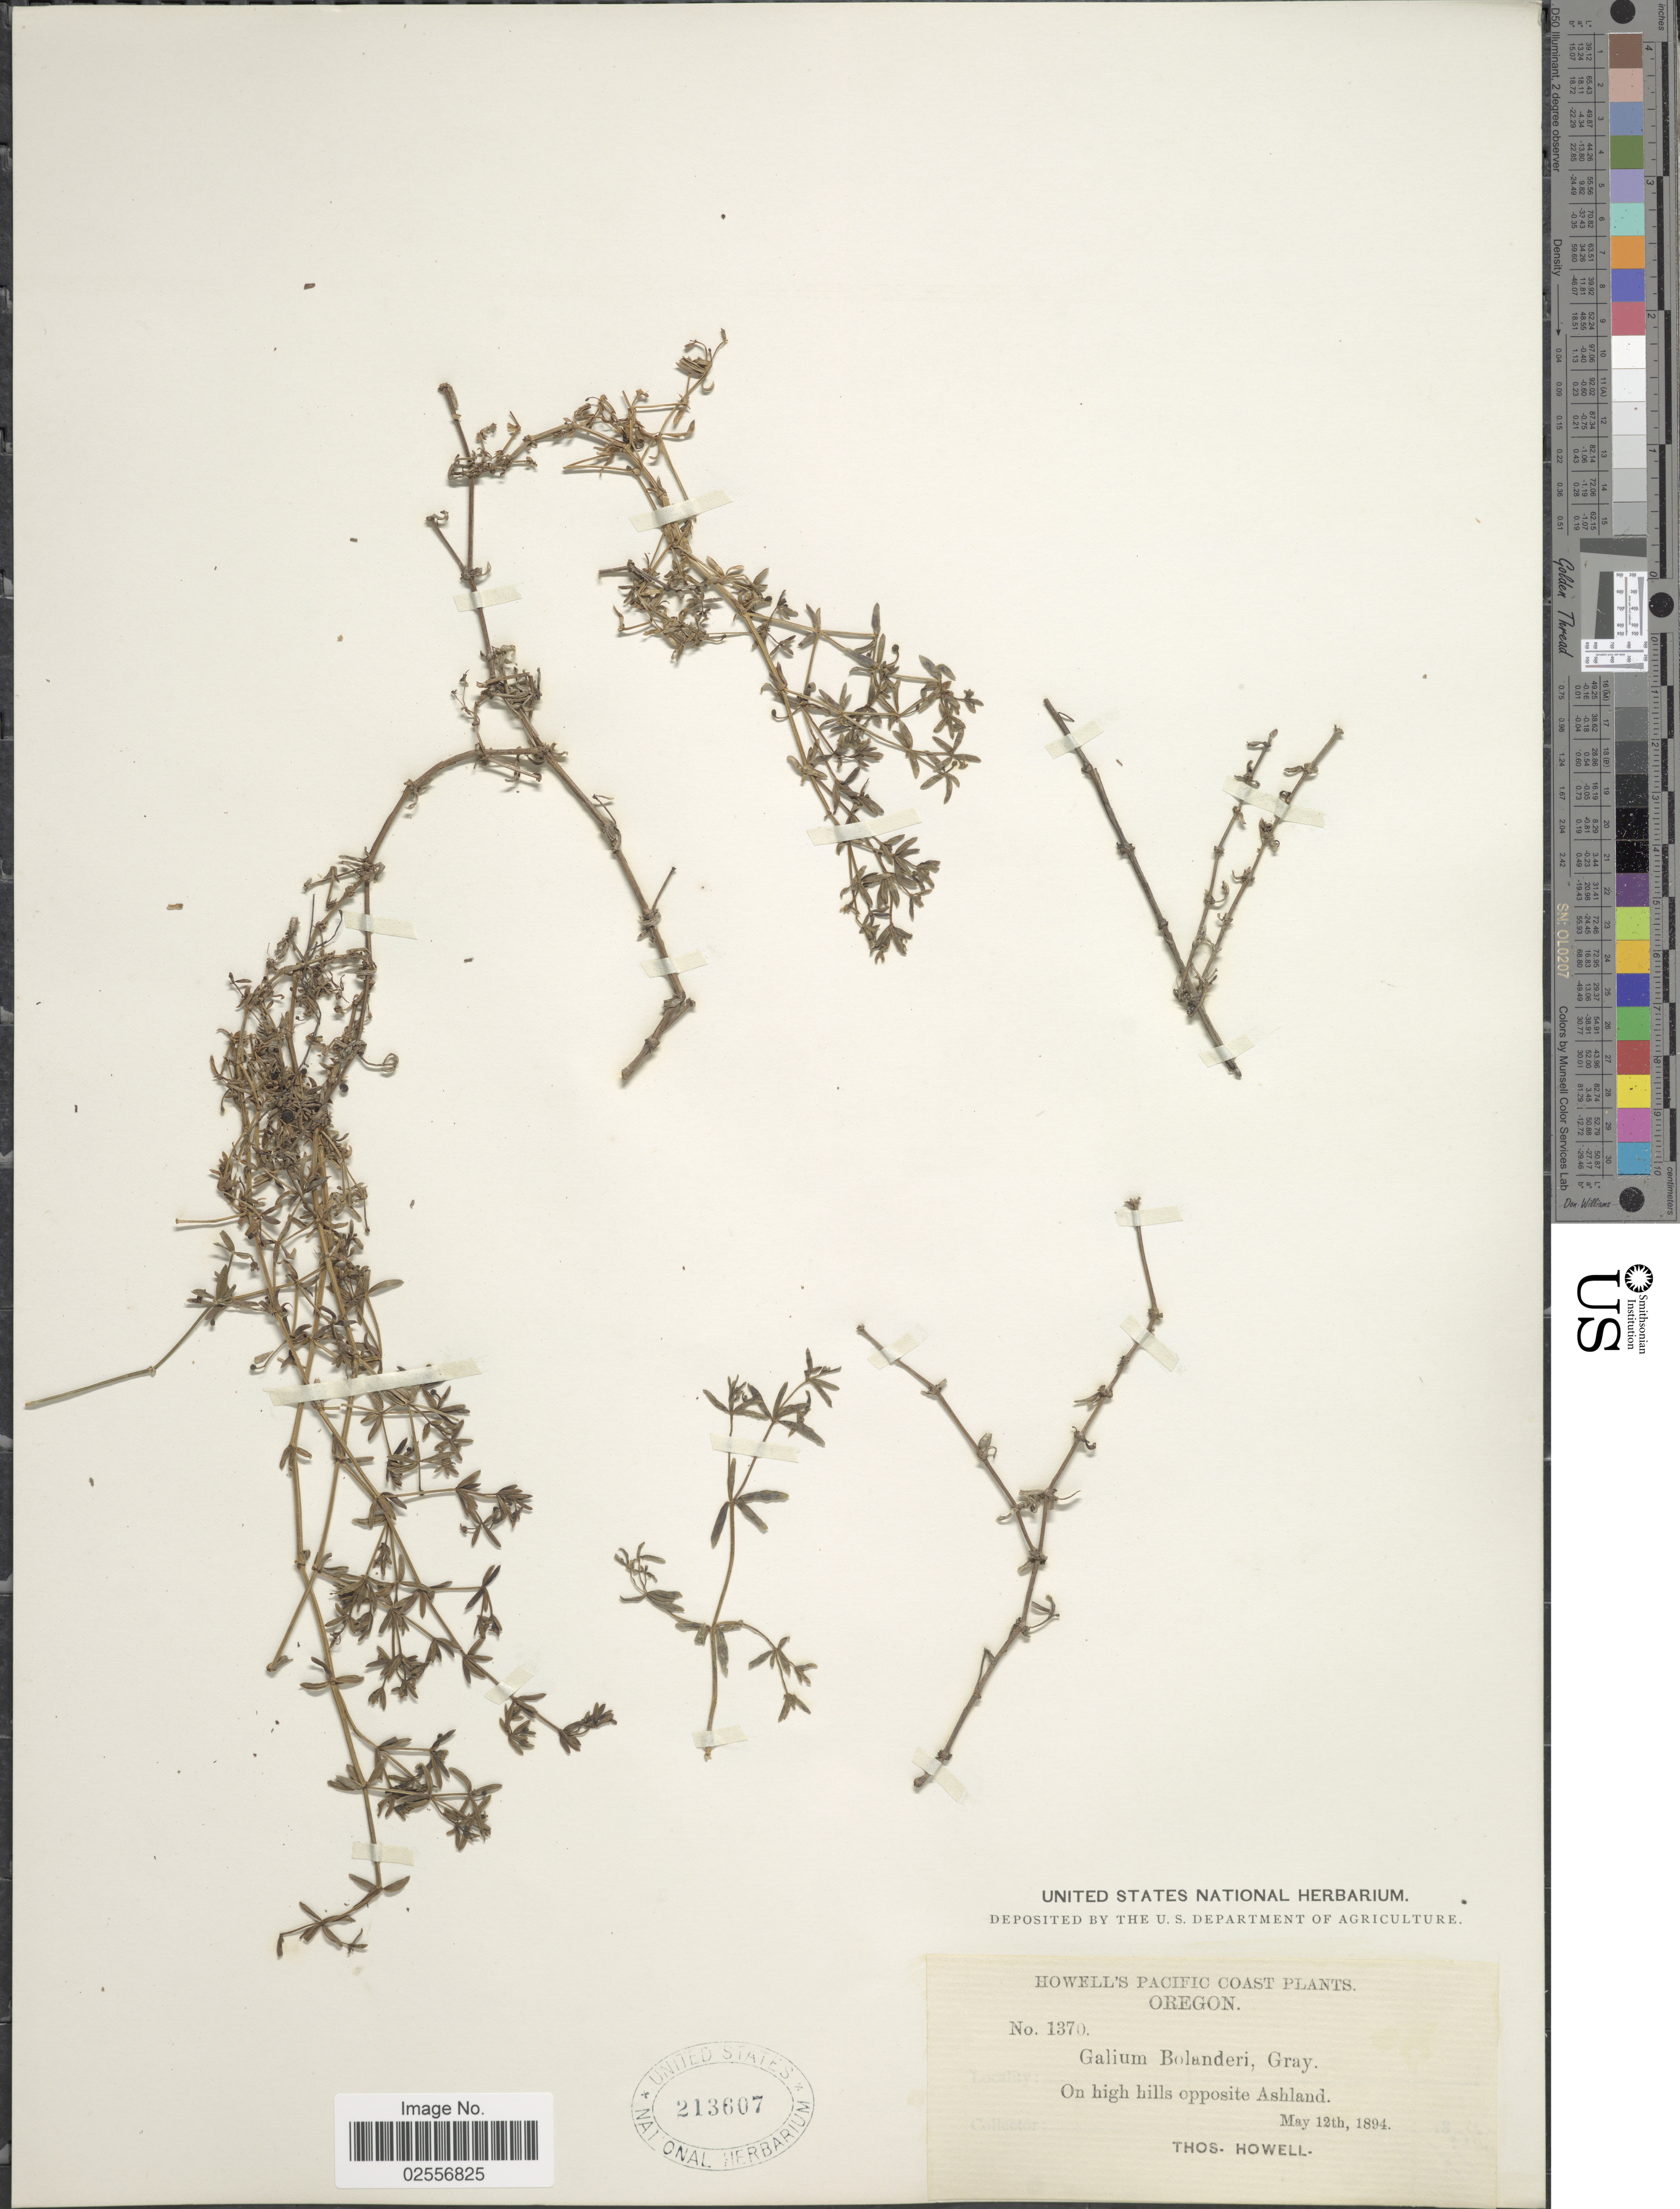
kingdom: Plantae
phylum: Tracheophyta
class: Magnoliopsida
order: Gentianales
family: Rubiaceae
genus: Galium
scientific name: Galium bolanderi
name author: A. Gray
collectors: T. Howell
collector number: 1370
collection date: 1894-05-12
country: United States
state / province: Oregon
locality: Pacific Coast. On high hills opposite Ashland.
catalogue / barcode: US 213607